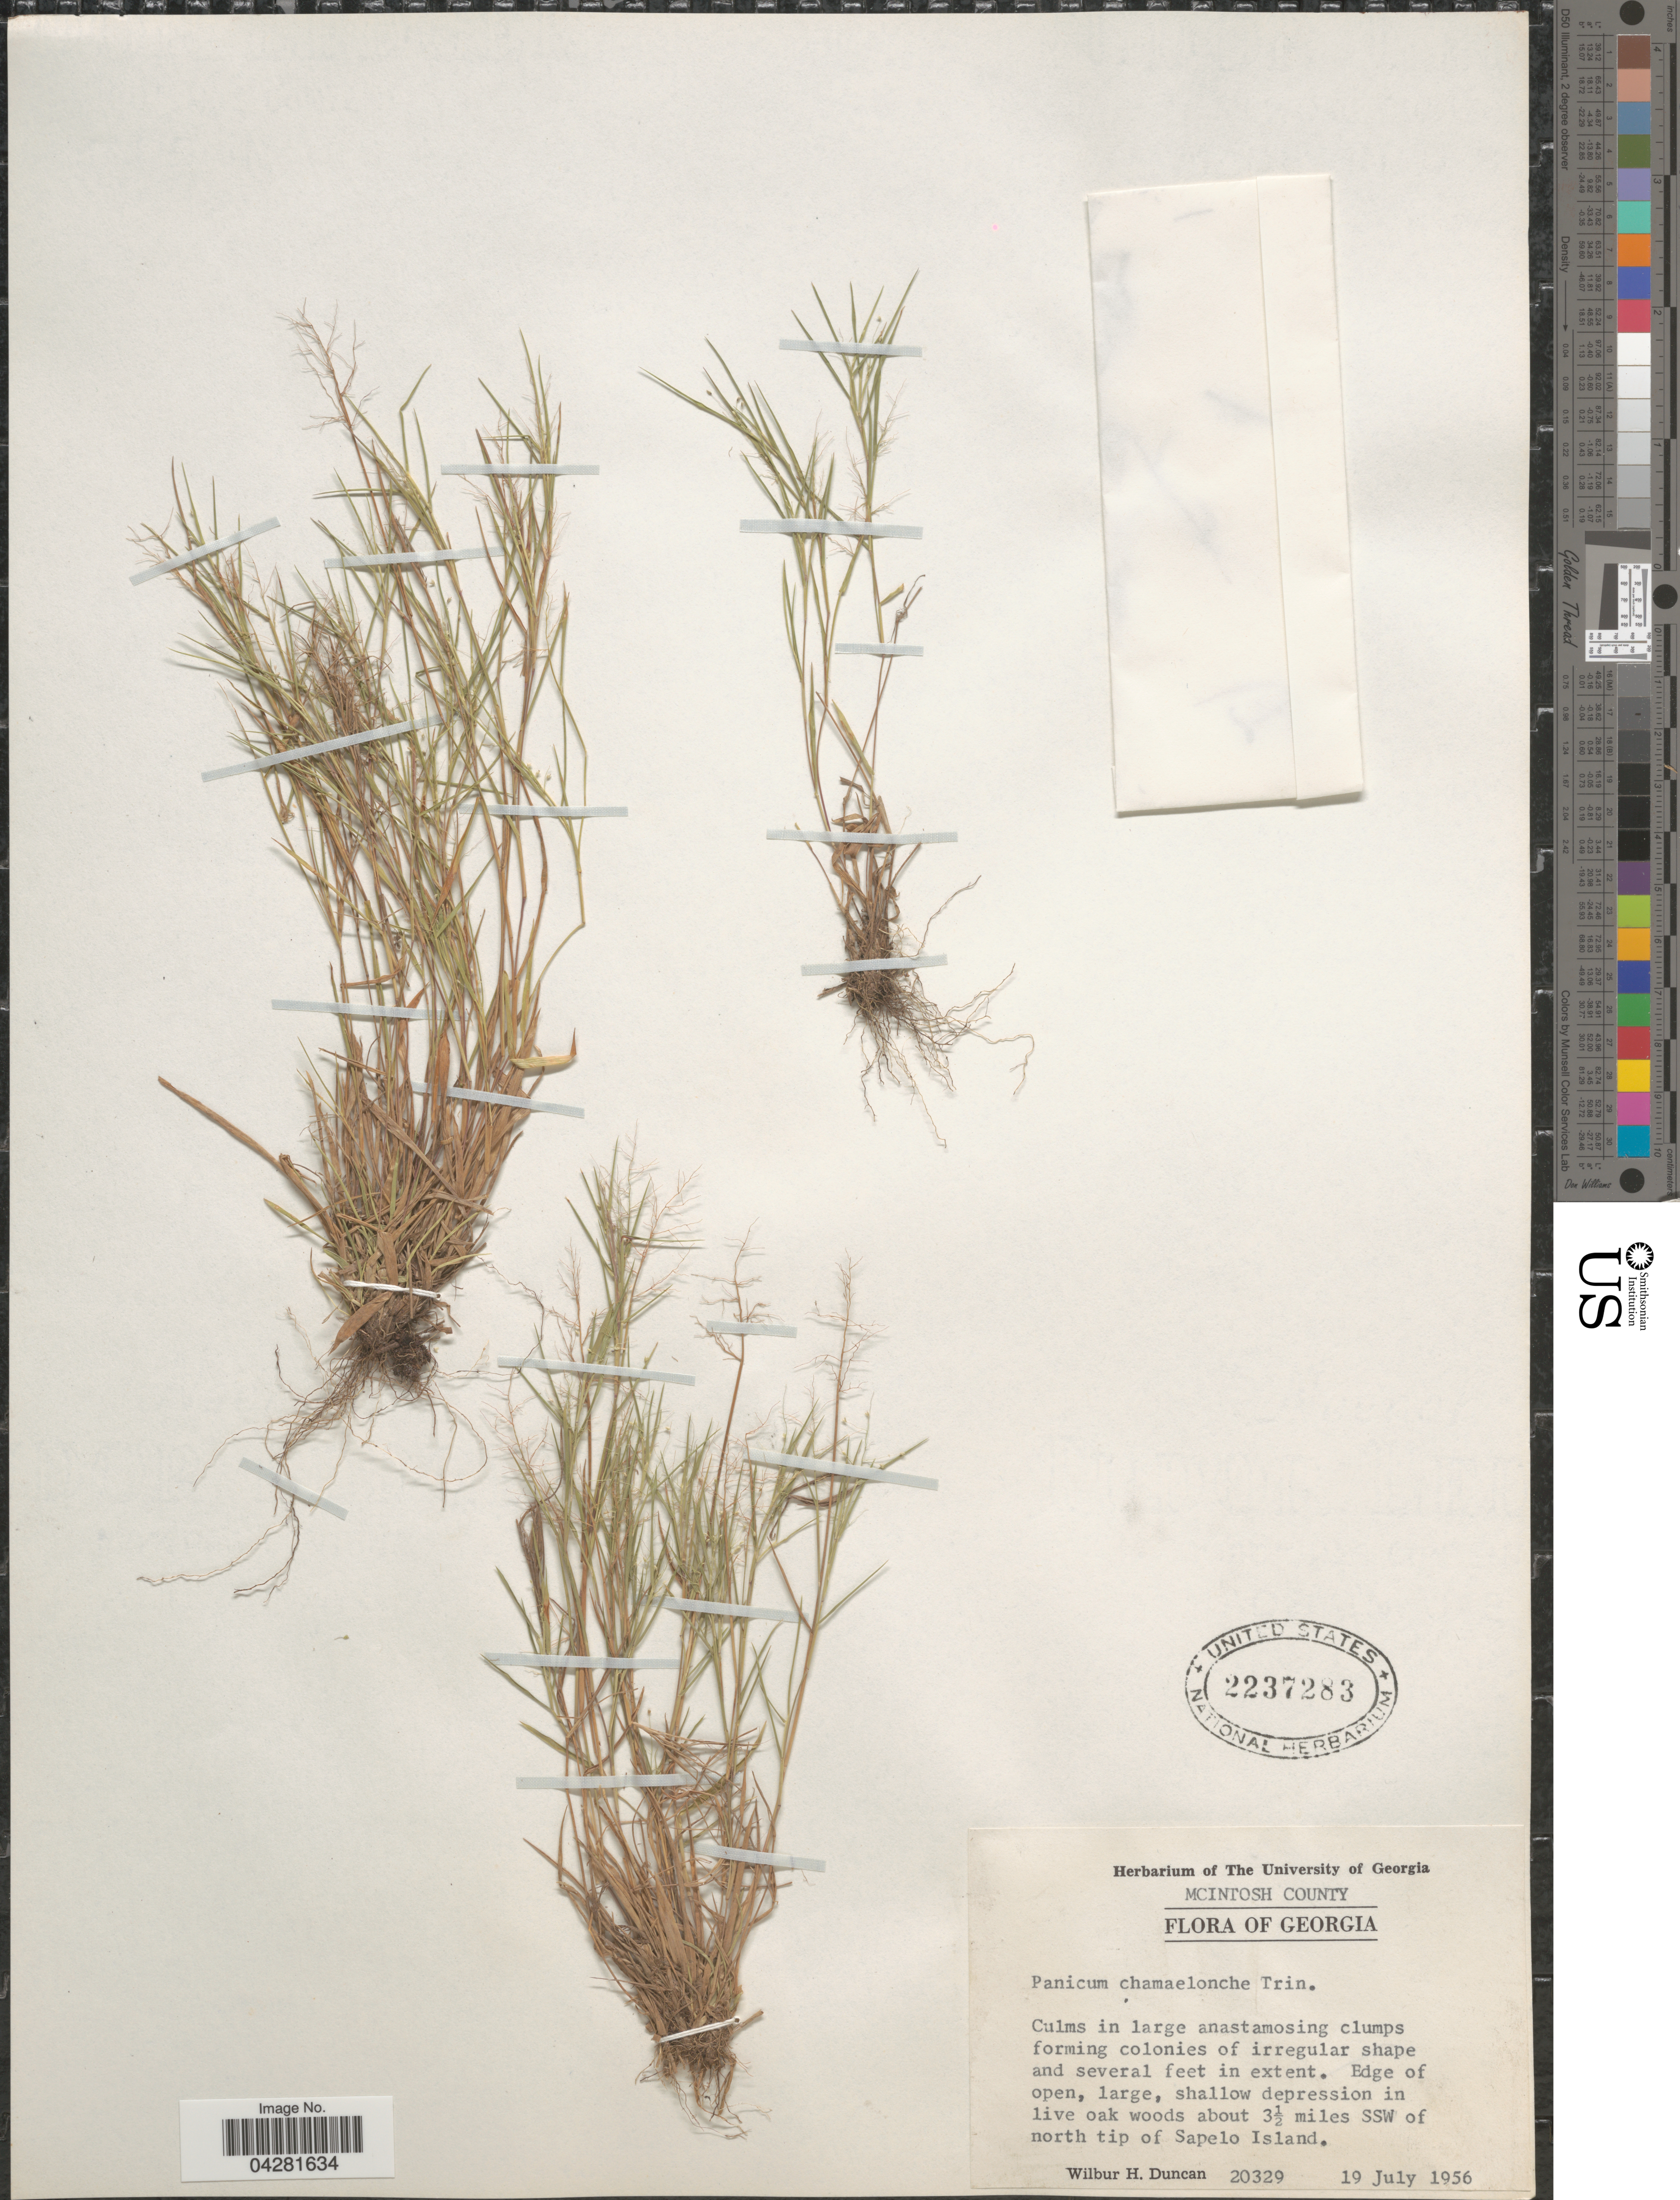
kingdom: Plantae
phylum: Tracheophyta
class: Liliopsida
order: Poales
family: Poaceae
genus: Dichanthelium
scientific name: Dichanthelium ensifolium var. ensifolium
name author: (Baldwin ex Elliot) Gould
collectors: W. H. Duncan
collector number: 20329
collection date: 1956-07-19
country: United States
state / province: Georgia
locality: Mcintosh County. Edge of open, large, shallow depression in live oak woods about 3½ miles SSW of north tip of Sapelo Island.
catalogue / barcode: US 2237283